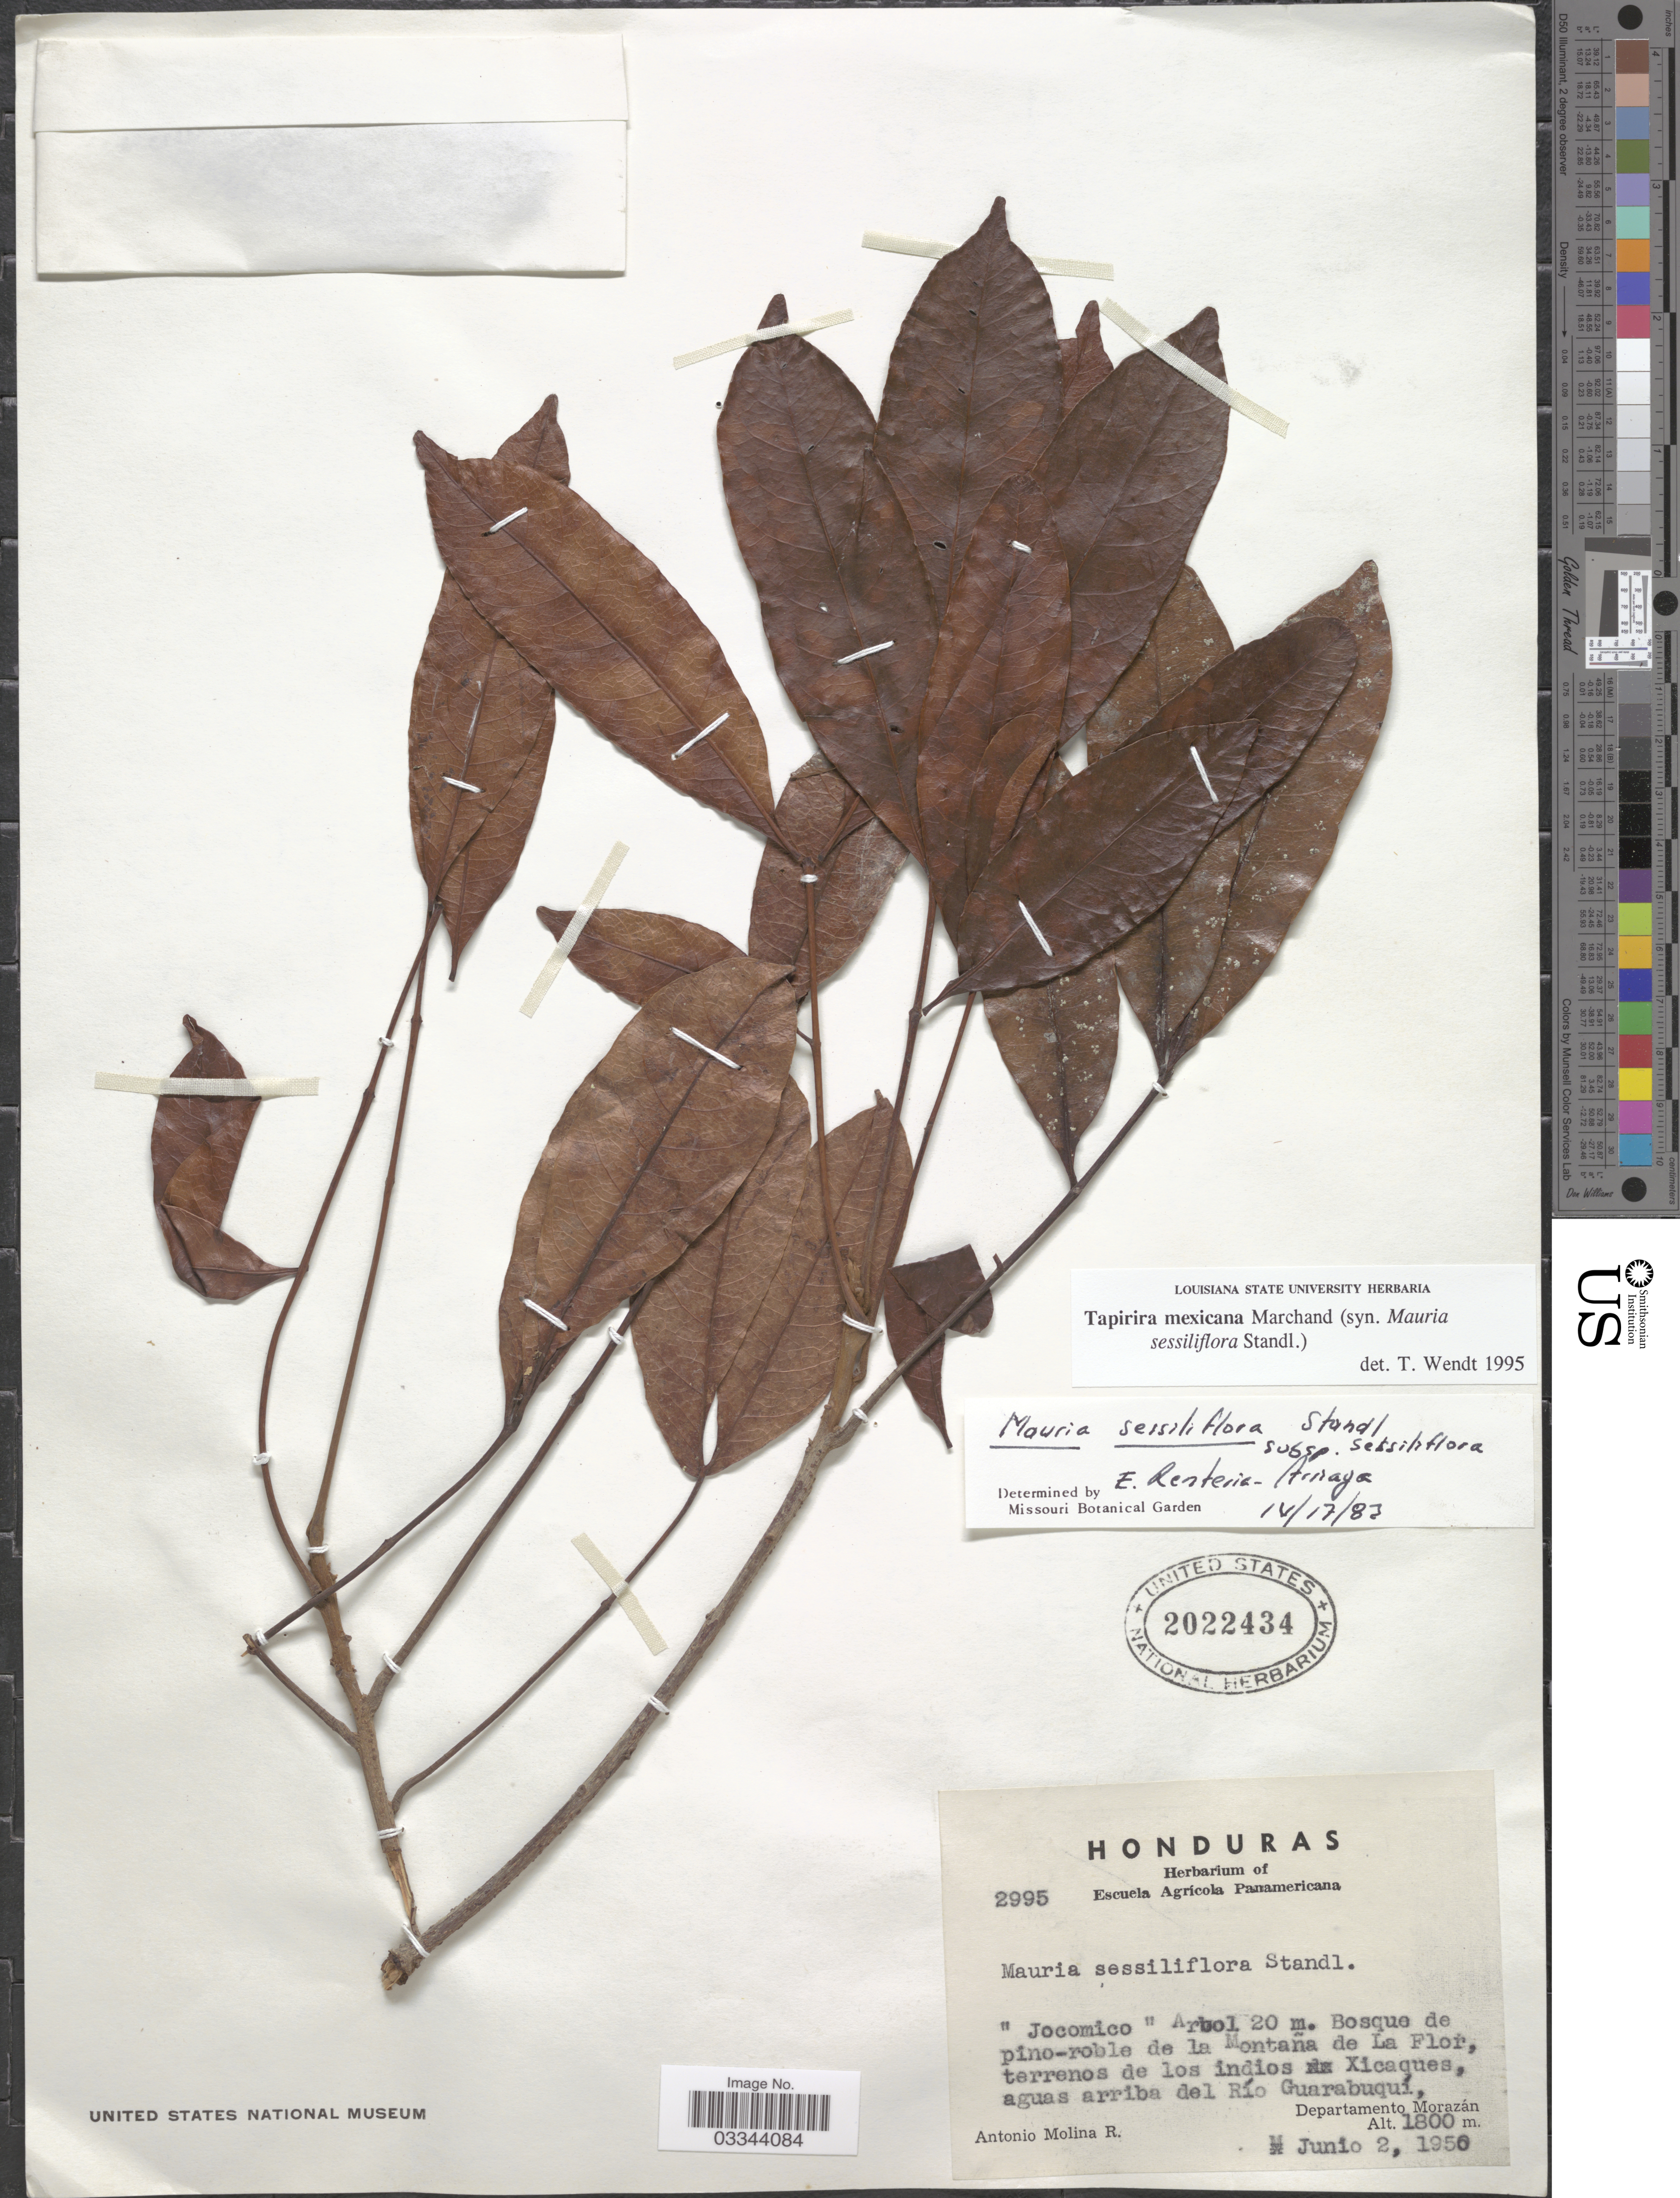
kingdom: Plantae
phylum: Tracheophyta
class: Magnoliopsida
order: Sapindales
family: Anacardiaceae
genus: Tapirira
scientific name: Tapirira mexicana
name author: Marchand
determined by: Mitchell, John D.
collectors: A. Molina R.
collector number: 2995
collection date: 1950-06-02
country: Honduras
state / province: Fco. Morazán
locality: Bosque de pino-roble de la Montaña de La Flor, terrenos de los indios Xicaques, aguas arriba del Río Guarabuquí, Departamento Morazán.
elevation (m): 1800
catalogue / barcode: US 2022434